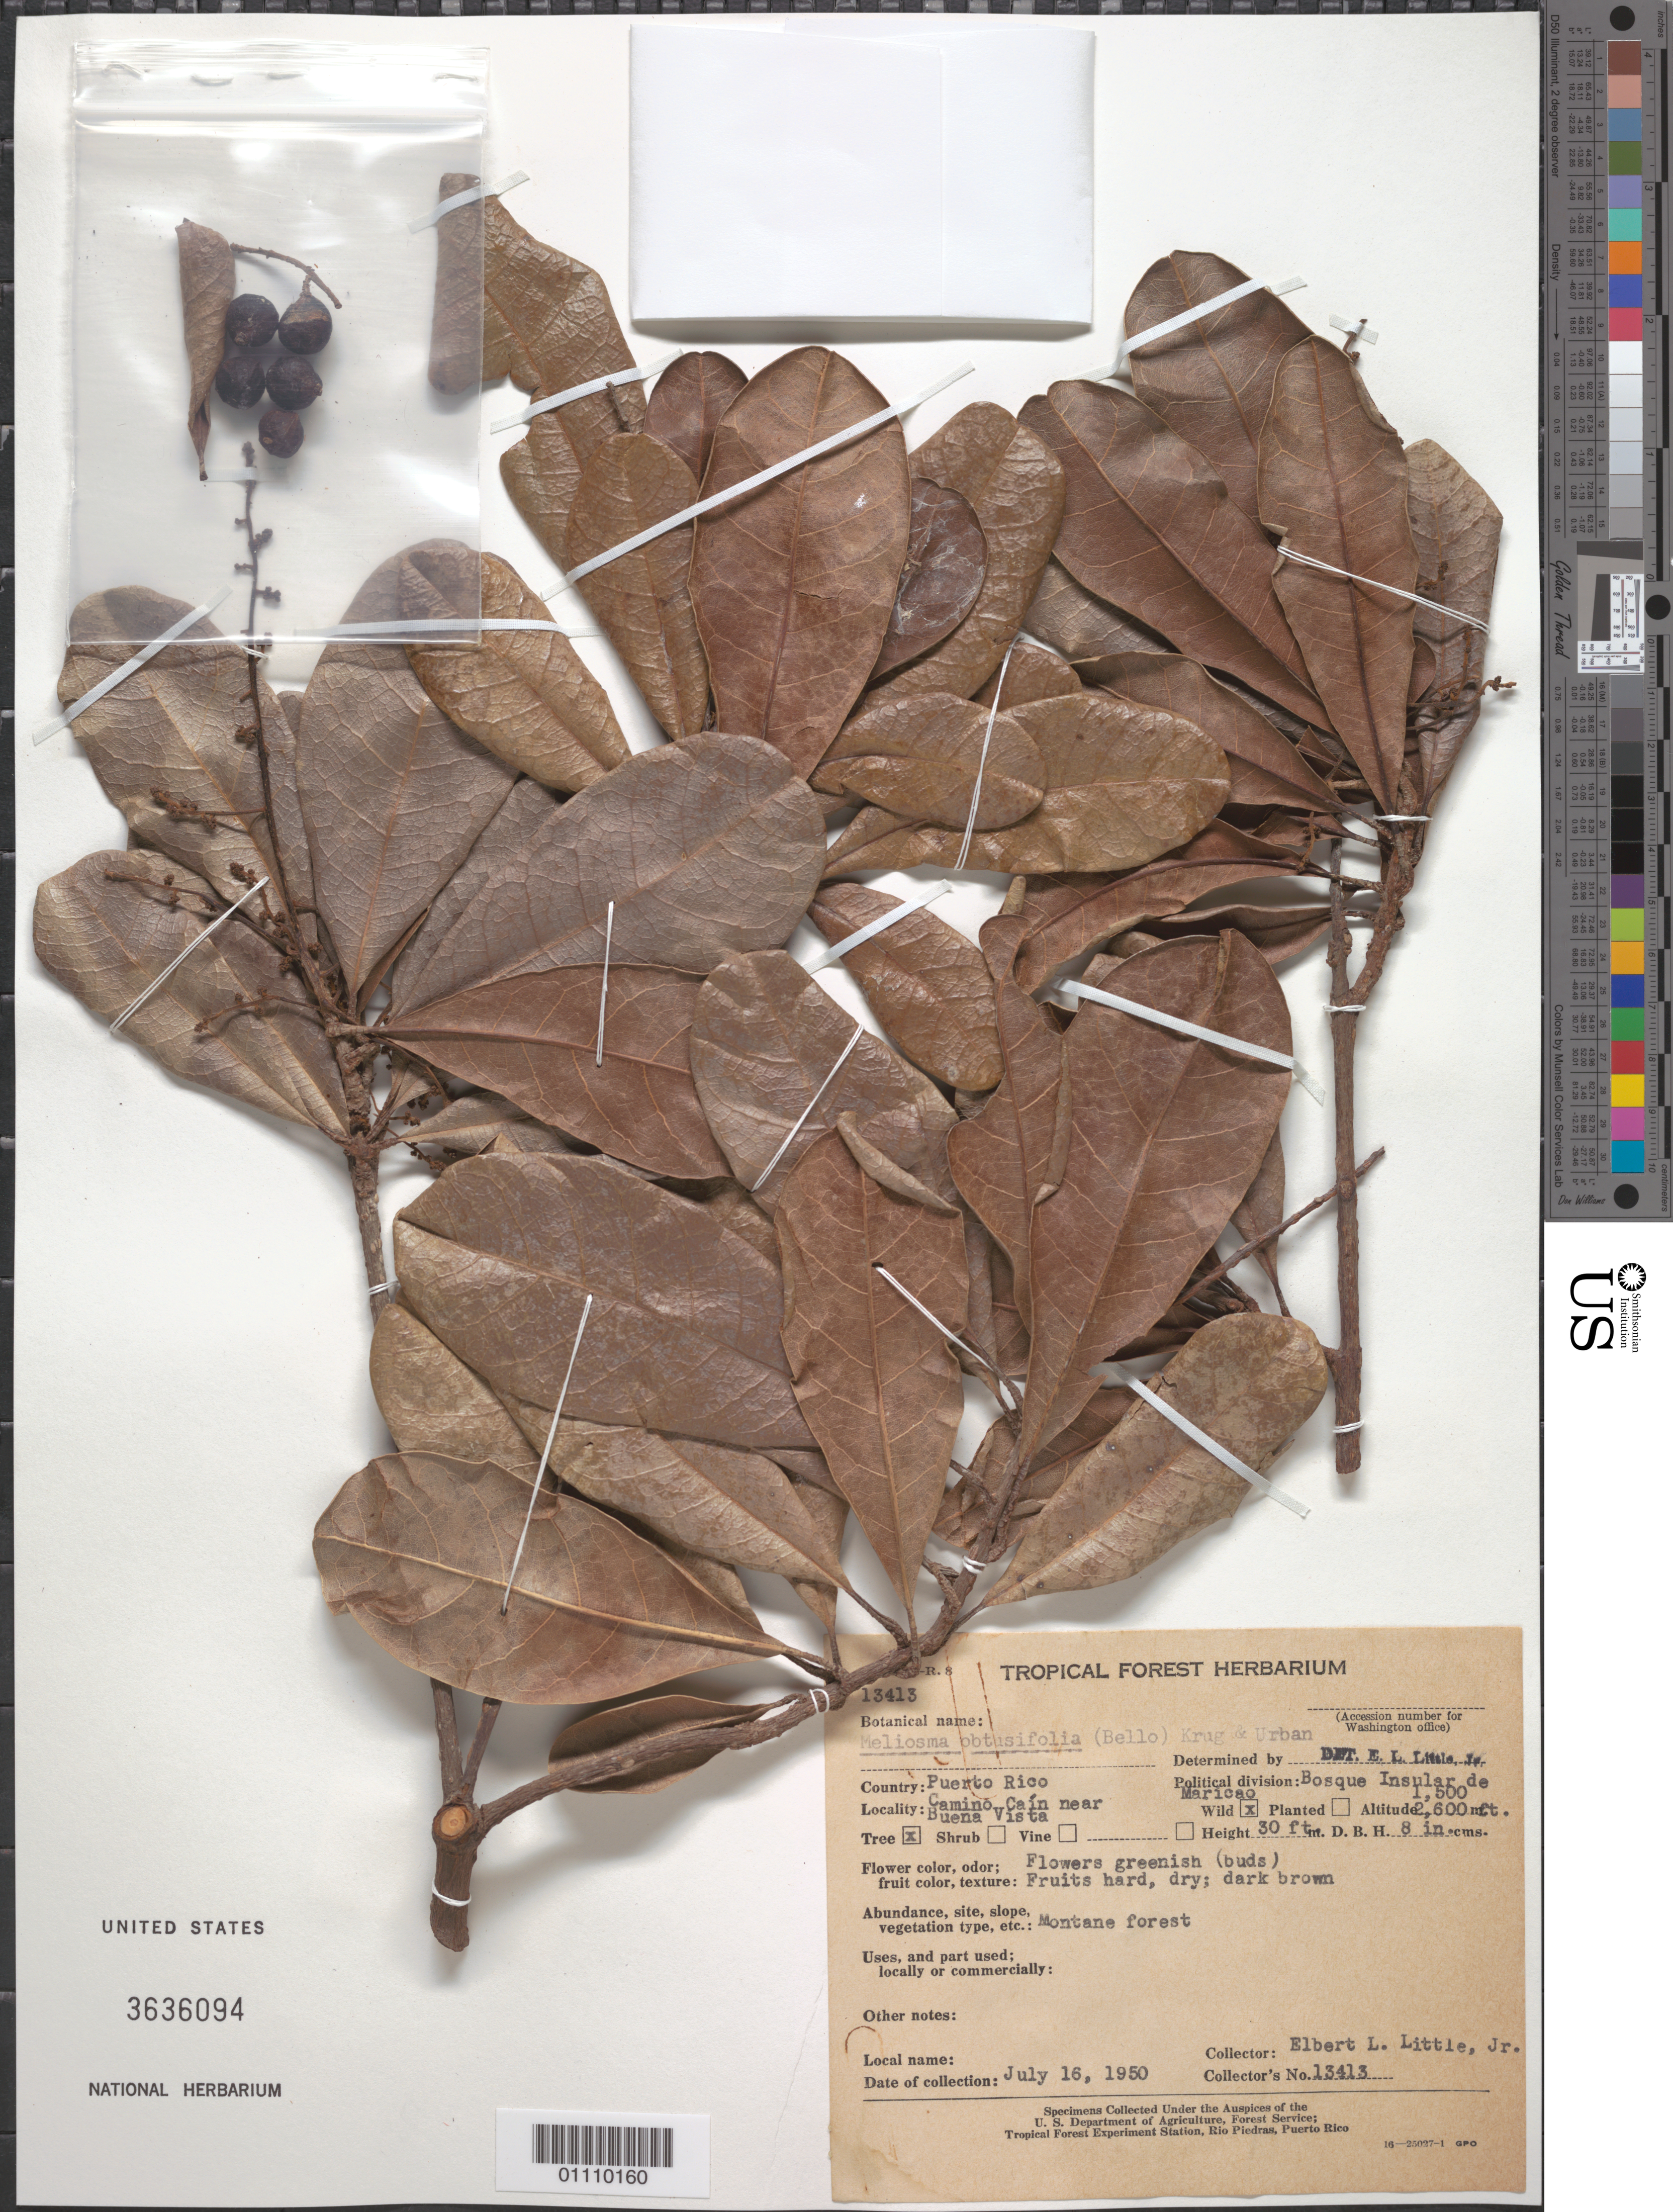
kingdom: Plantae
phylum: Tracheophyta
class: Magnoliopsida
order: Proteales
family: Sabiaceae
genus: Meliosma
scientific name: Meliosma obtusifolia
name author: (Bello) Krug & Urb.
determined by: Little, Elbert L., Jr., (FSSR), United States Department of Agriculture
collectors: E. L. Little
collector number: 13413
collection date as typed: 16 Jul 1950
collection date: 1950-07-16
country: Puerto Rico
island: Puerto Rico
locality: Bosque Insular de maricao, Camino Caín near Buena Vista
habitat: Montane forest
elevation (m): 457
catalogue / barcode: US 3636094